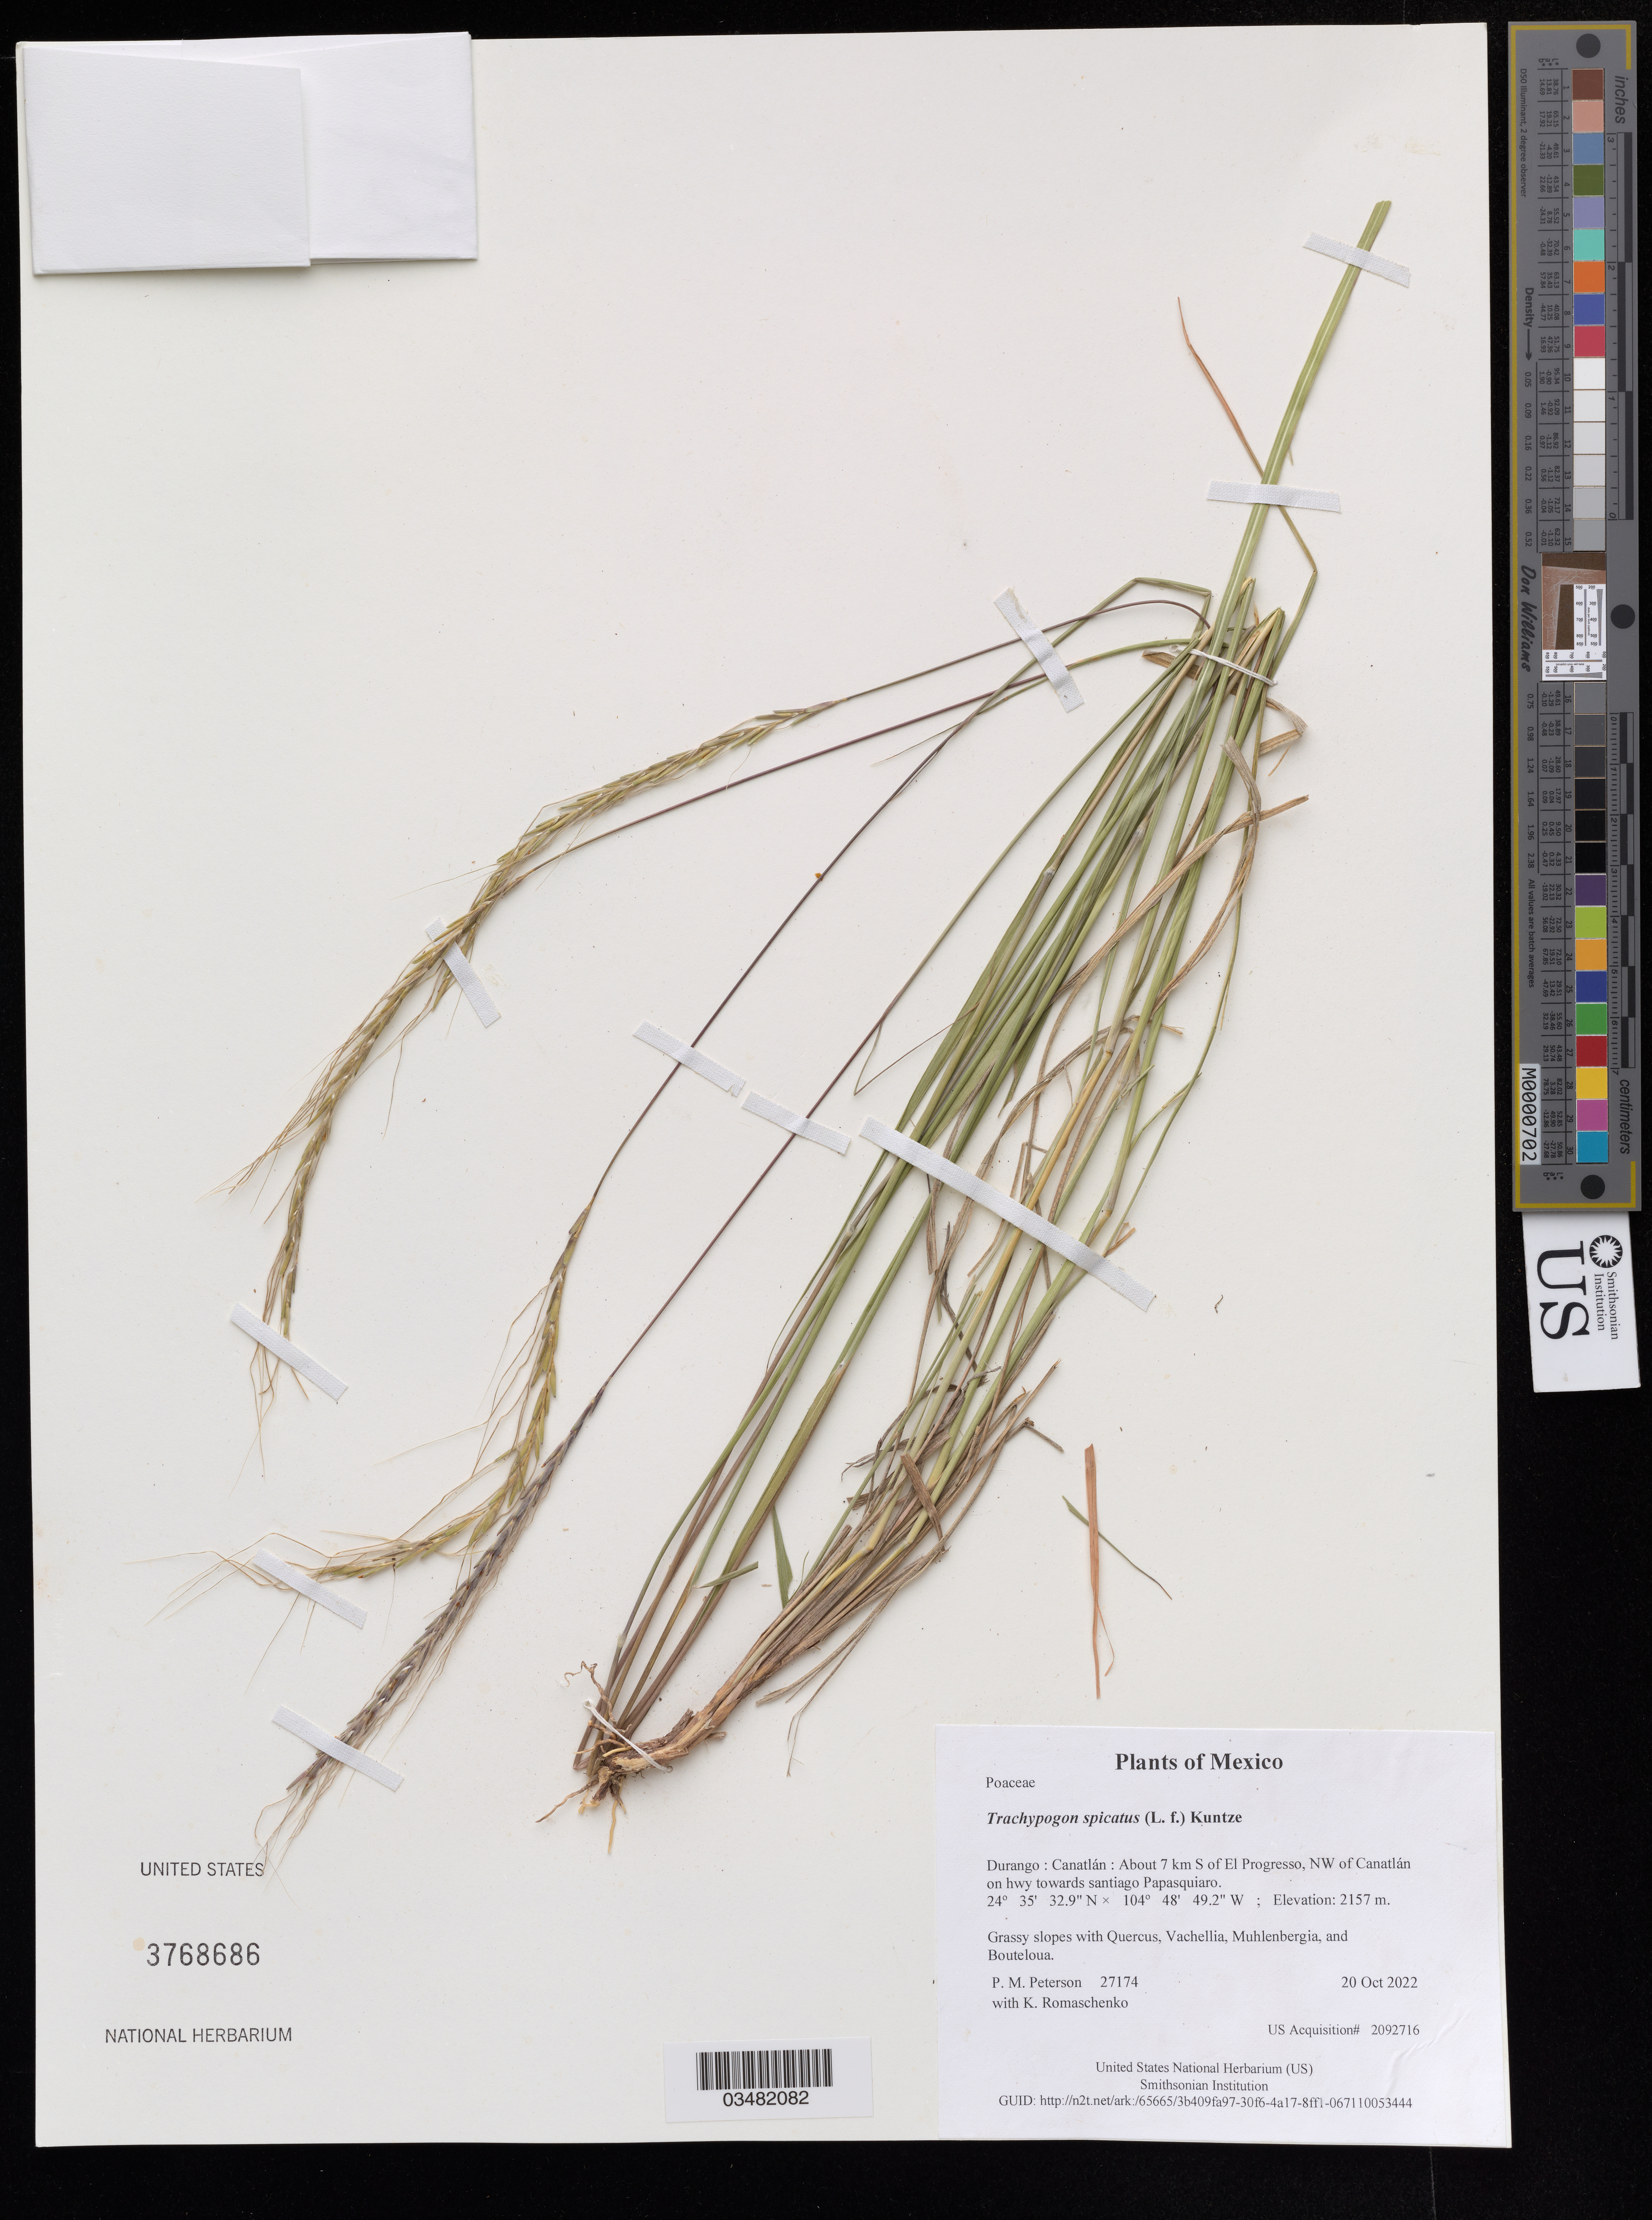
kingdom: Plantae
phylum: Tracheophyta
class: Liliopsida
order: Poales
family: Poaceae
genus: Trachypogon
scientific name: Trachypogon spicatus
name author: (L. f.) Kuntze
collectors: P. M. Peterson & K. Romaschenko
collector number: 27174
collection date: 2022-10-20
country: México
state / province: Durango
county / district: Canatlán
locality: About 7 km S of El Progresso, NW of Canatlán on hwy towards santiago Papasquiaro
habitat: Grassy slopes with Quercus, Vachellia, Muhlenbergia, and Bouteloua.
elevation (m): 2157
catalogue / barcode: US 3768686